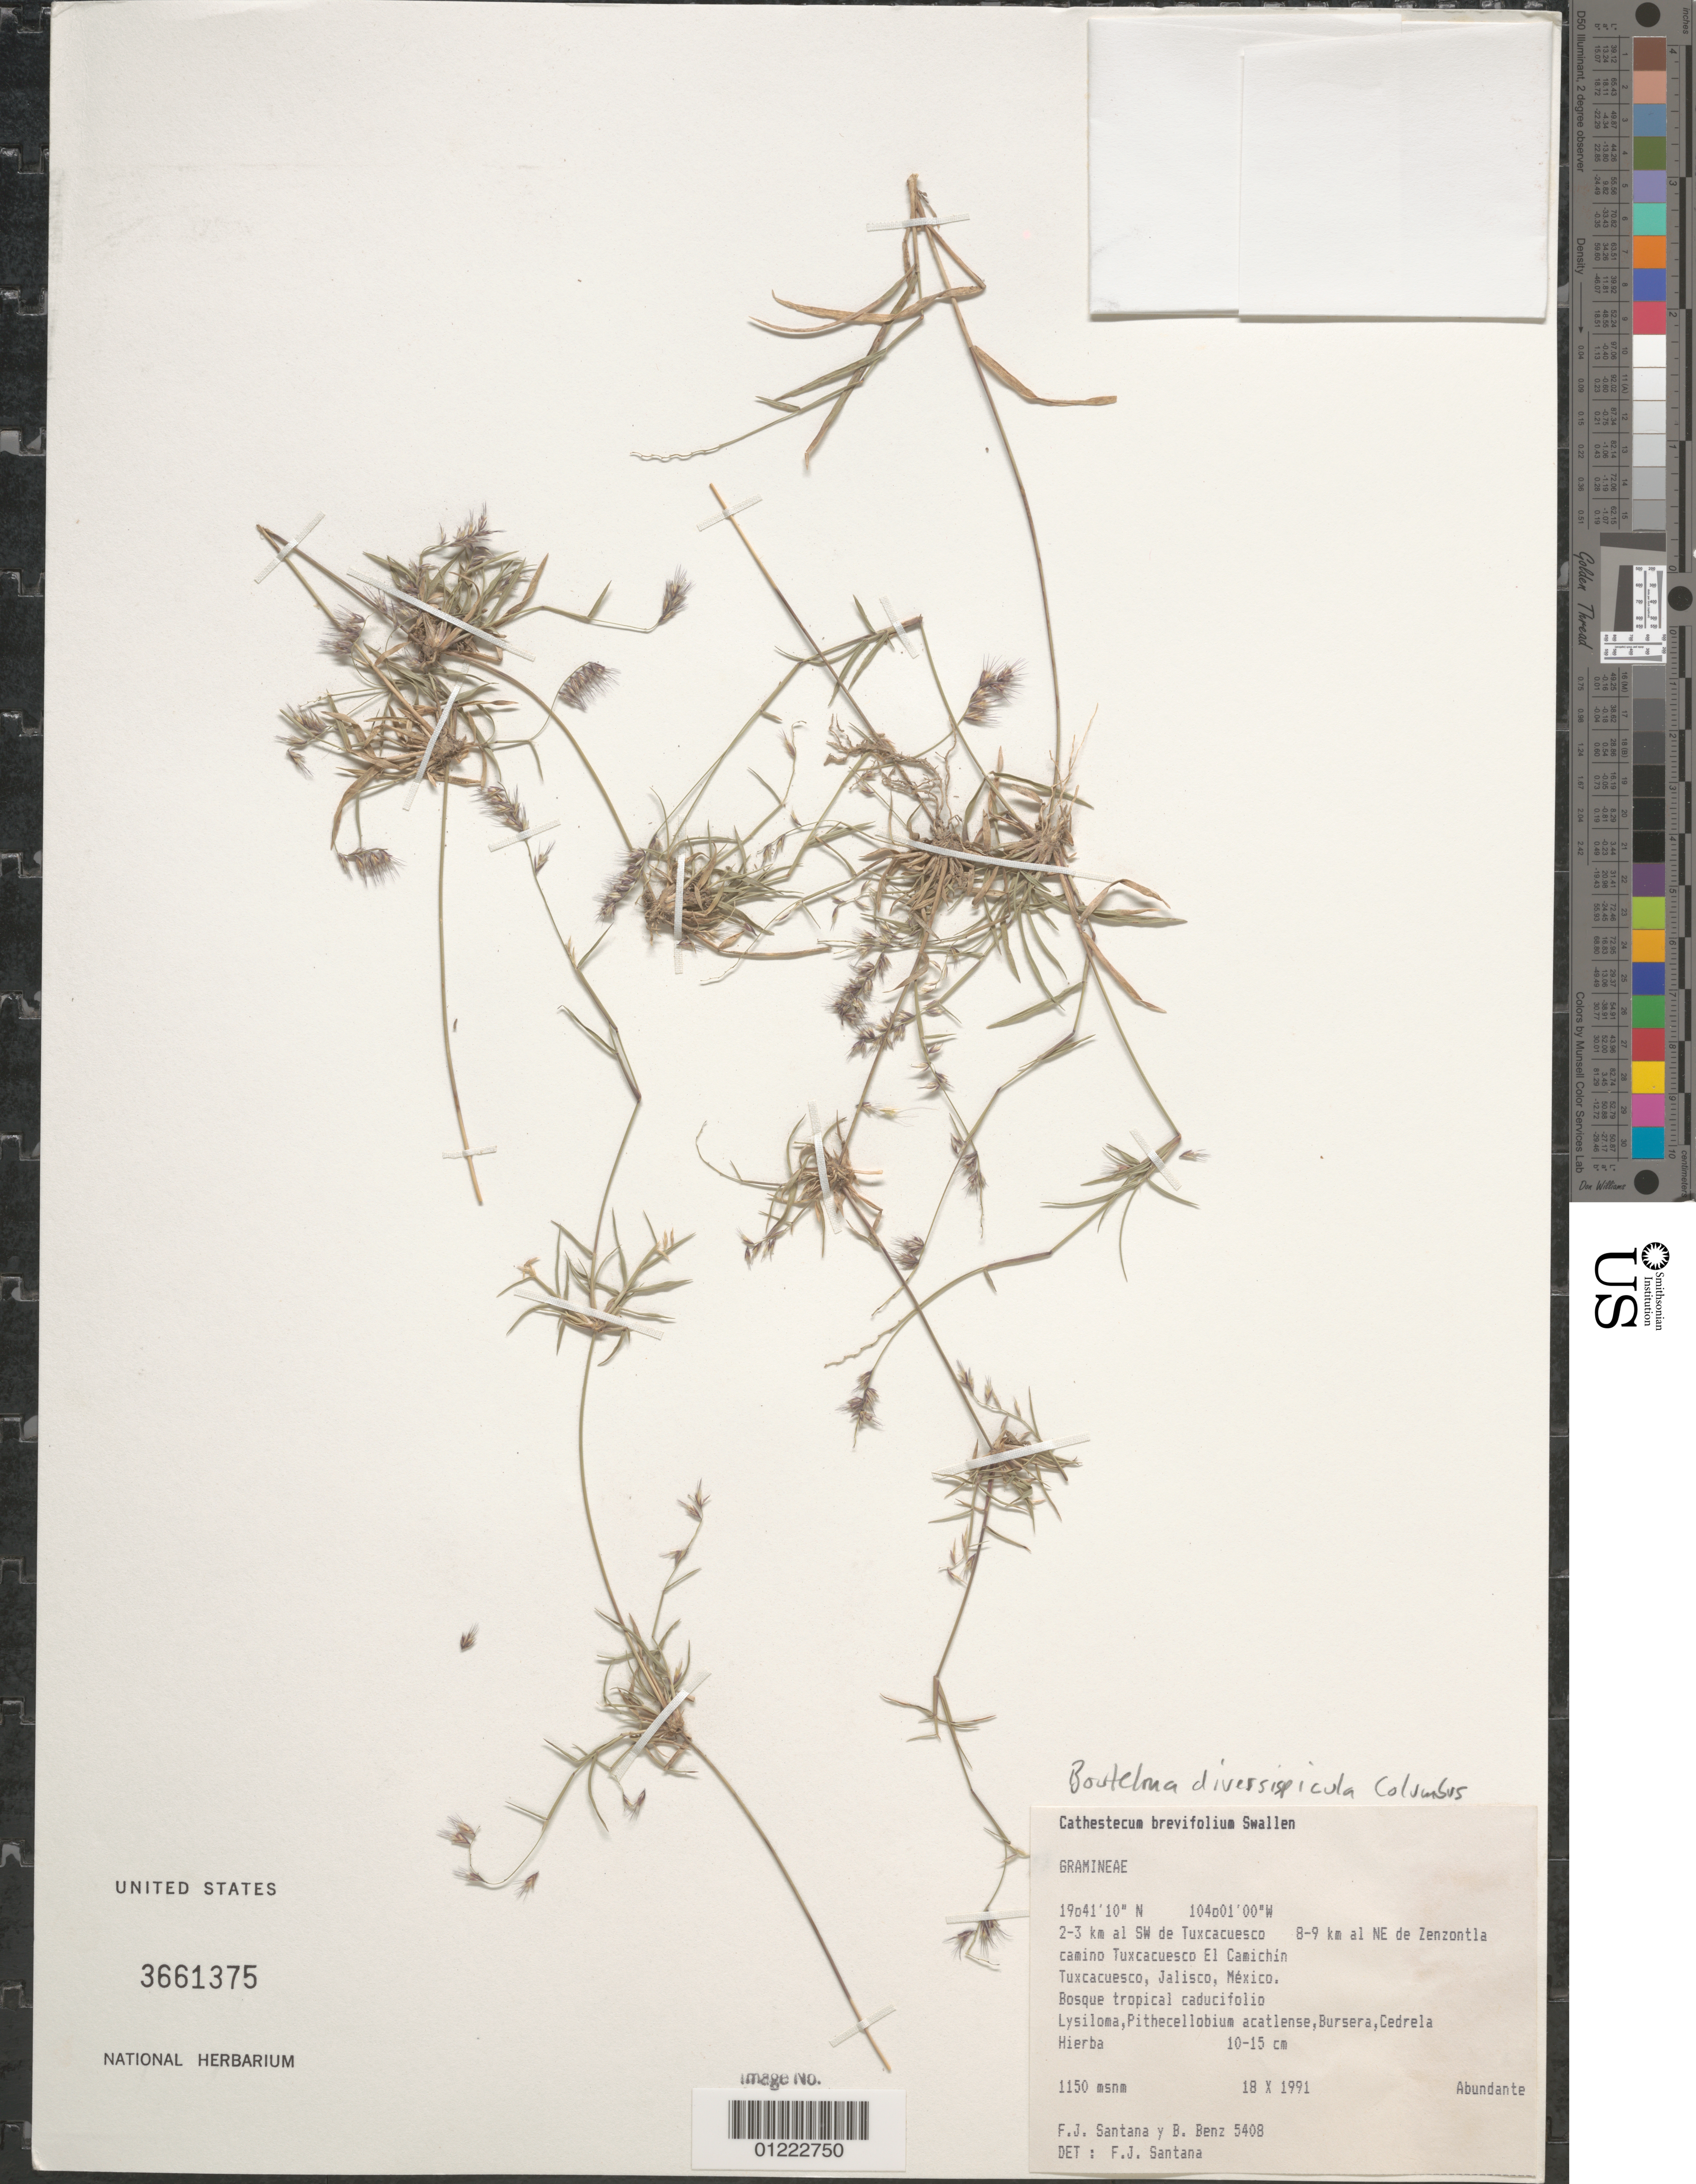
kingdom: Plantae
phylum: Tracheophyta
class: Liliopsida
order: Poales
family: Poaceae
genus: Bouteloua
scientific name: Bouteloua diversispicula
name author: Columbus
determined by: Peterson, Paul M., (BOT), Smithsonian Institution - National Museum of Natural History (UNITED STATES)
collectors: F. J. Santana M. & B. Benz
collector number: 5408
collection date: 1991-10-18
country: Mexico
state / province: Jalisco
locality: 2-3 km al SW de Tuxcacuesco 8-9 km al NE de Zenzontla, Camino Tuxcacuesco, El Camichin. Tuxcacuesco.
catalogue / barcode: US 3661375